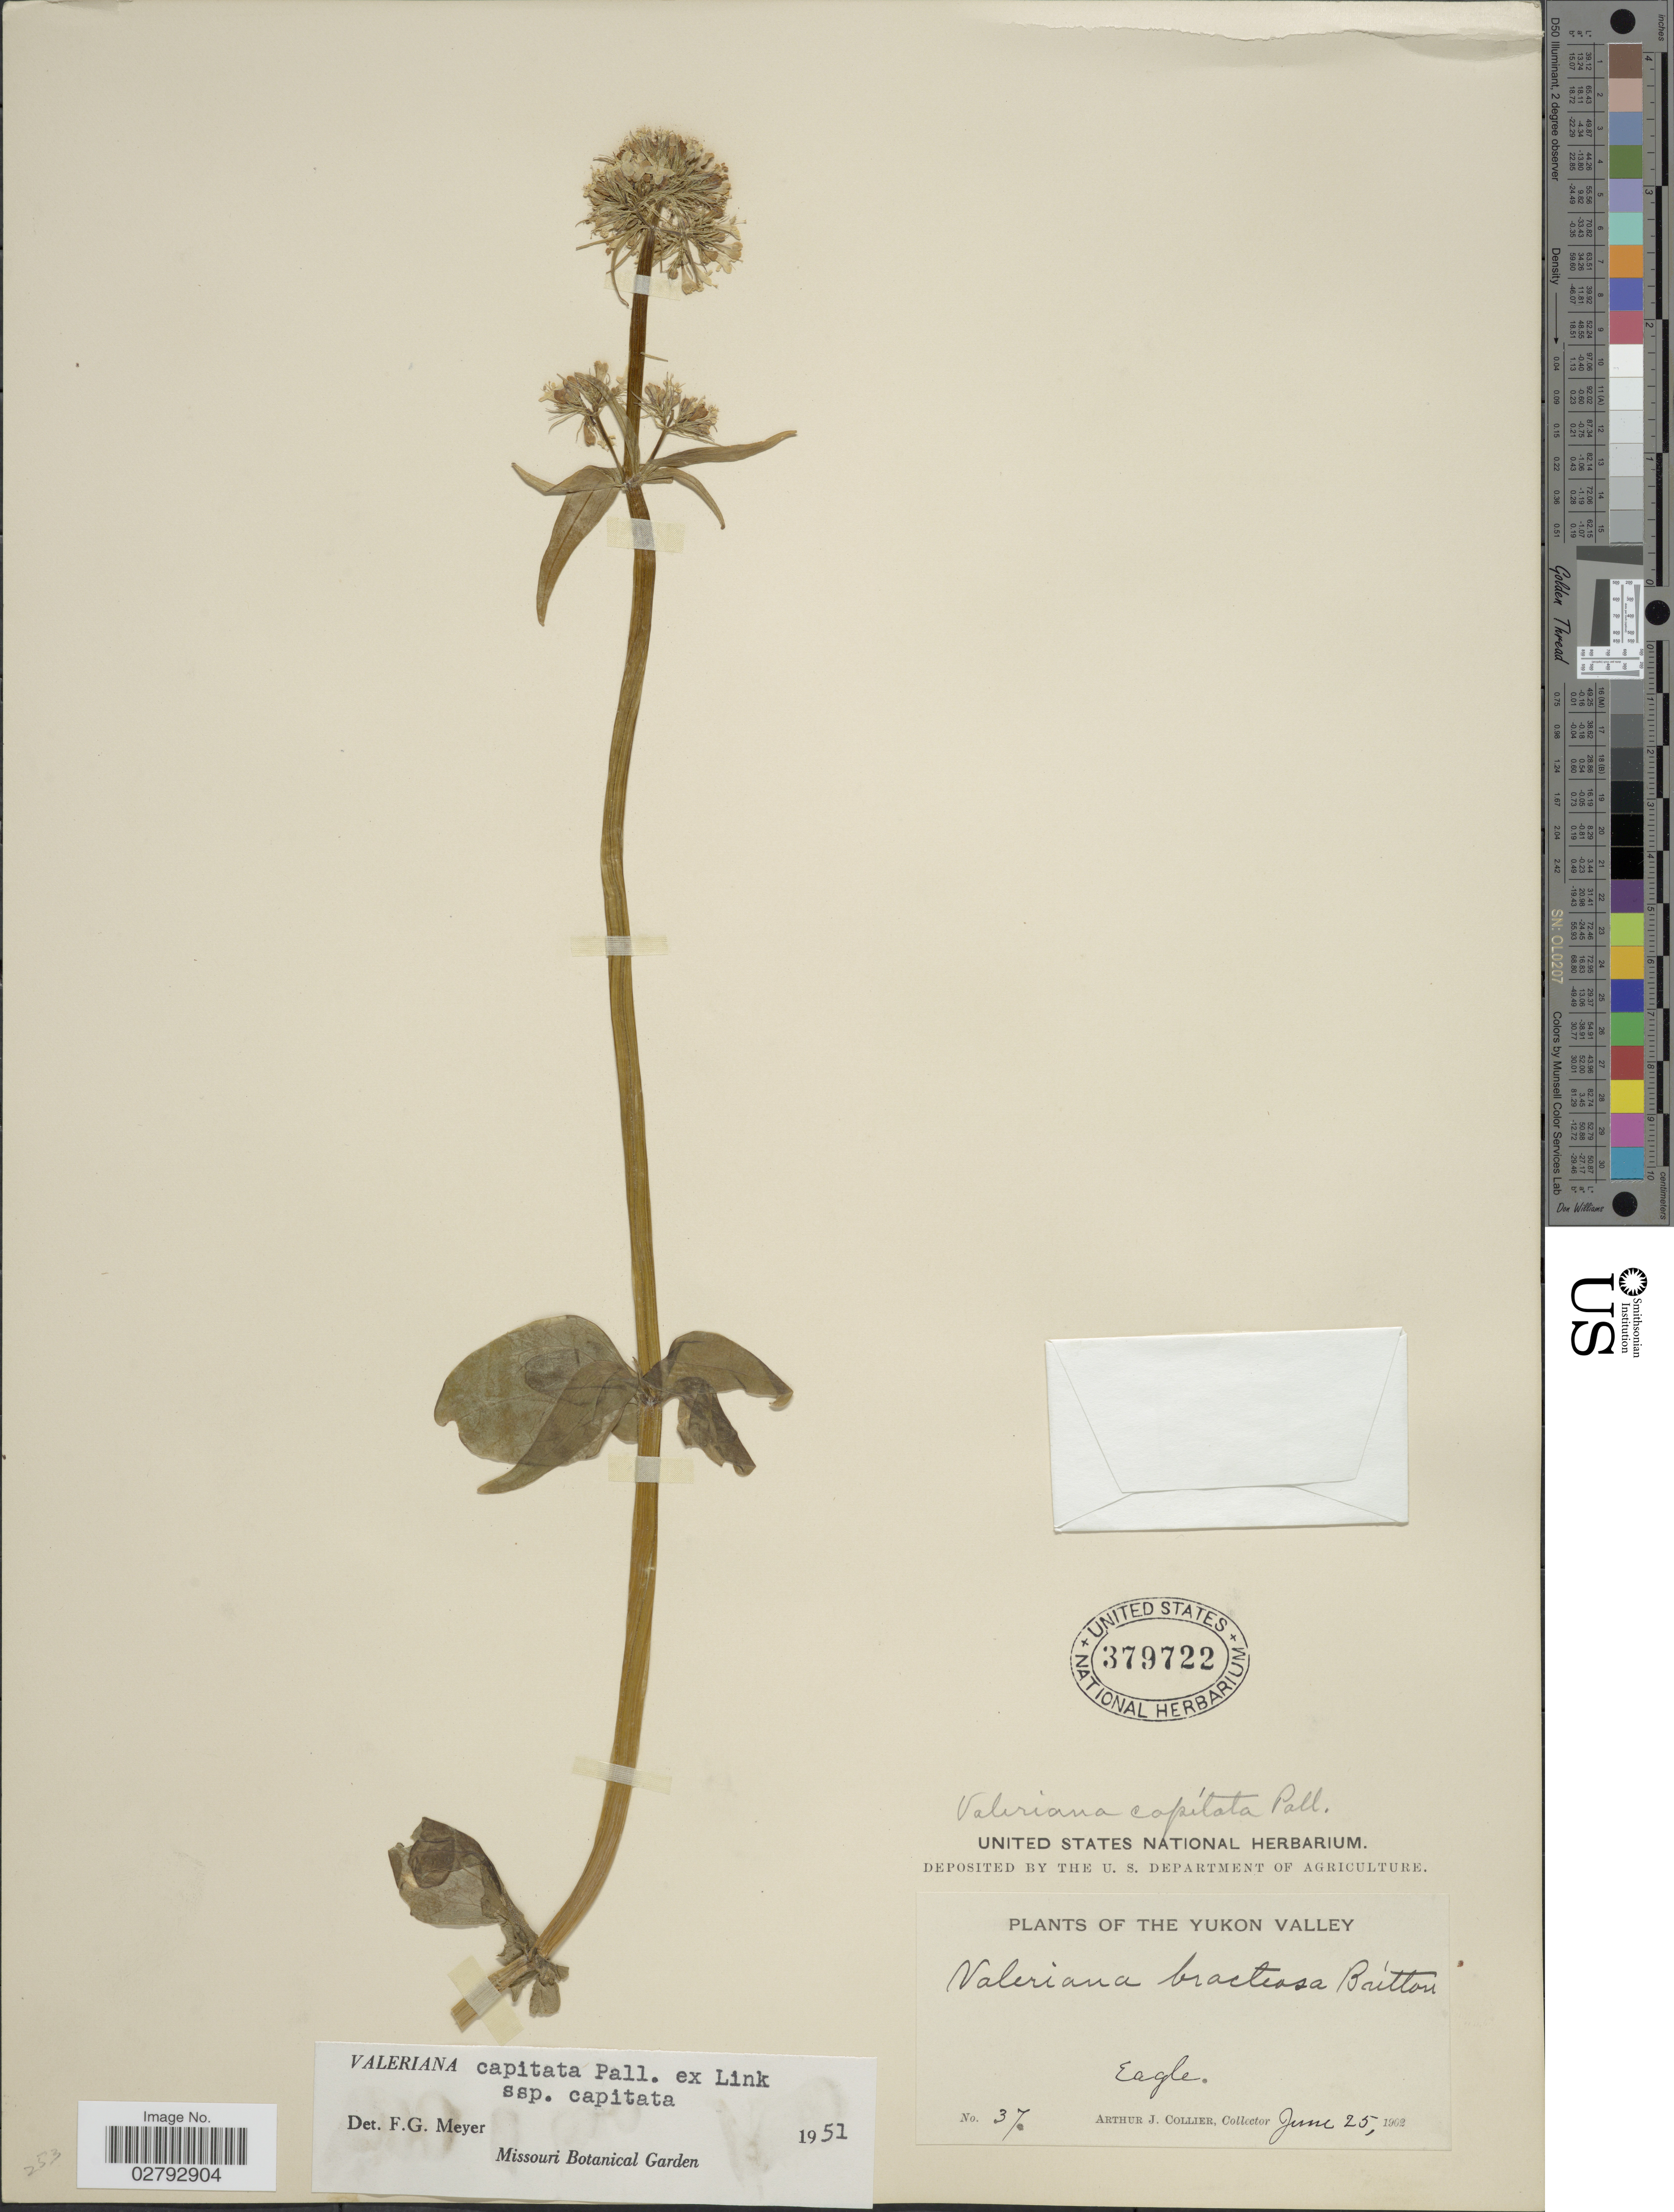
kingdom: Plantae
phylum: Tracheophyta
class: Magnoliopsida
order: Dipsacales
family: Caprifoliaceae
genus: Valeriana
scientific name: Valeriana capitata subsp. capitata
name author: Link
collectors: A. Collier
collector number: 37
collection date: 1902-06-25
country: Canada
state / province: Yukon Territory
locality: Yukon Valley. Eagle.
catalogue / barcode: US 379722